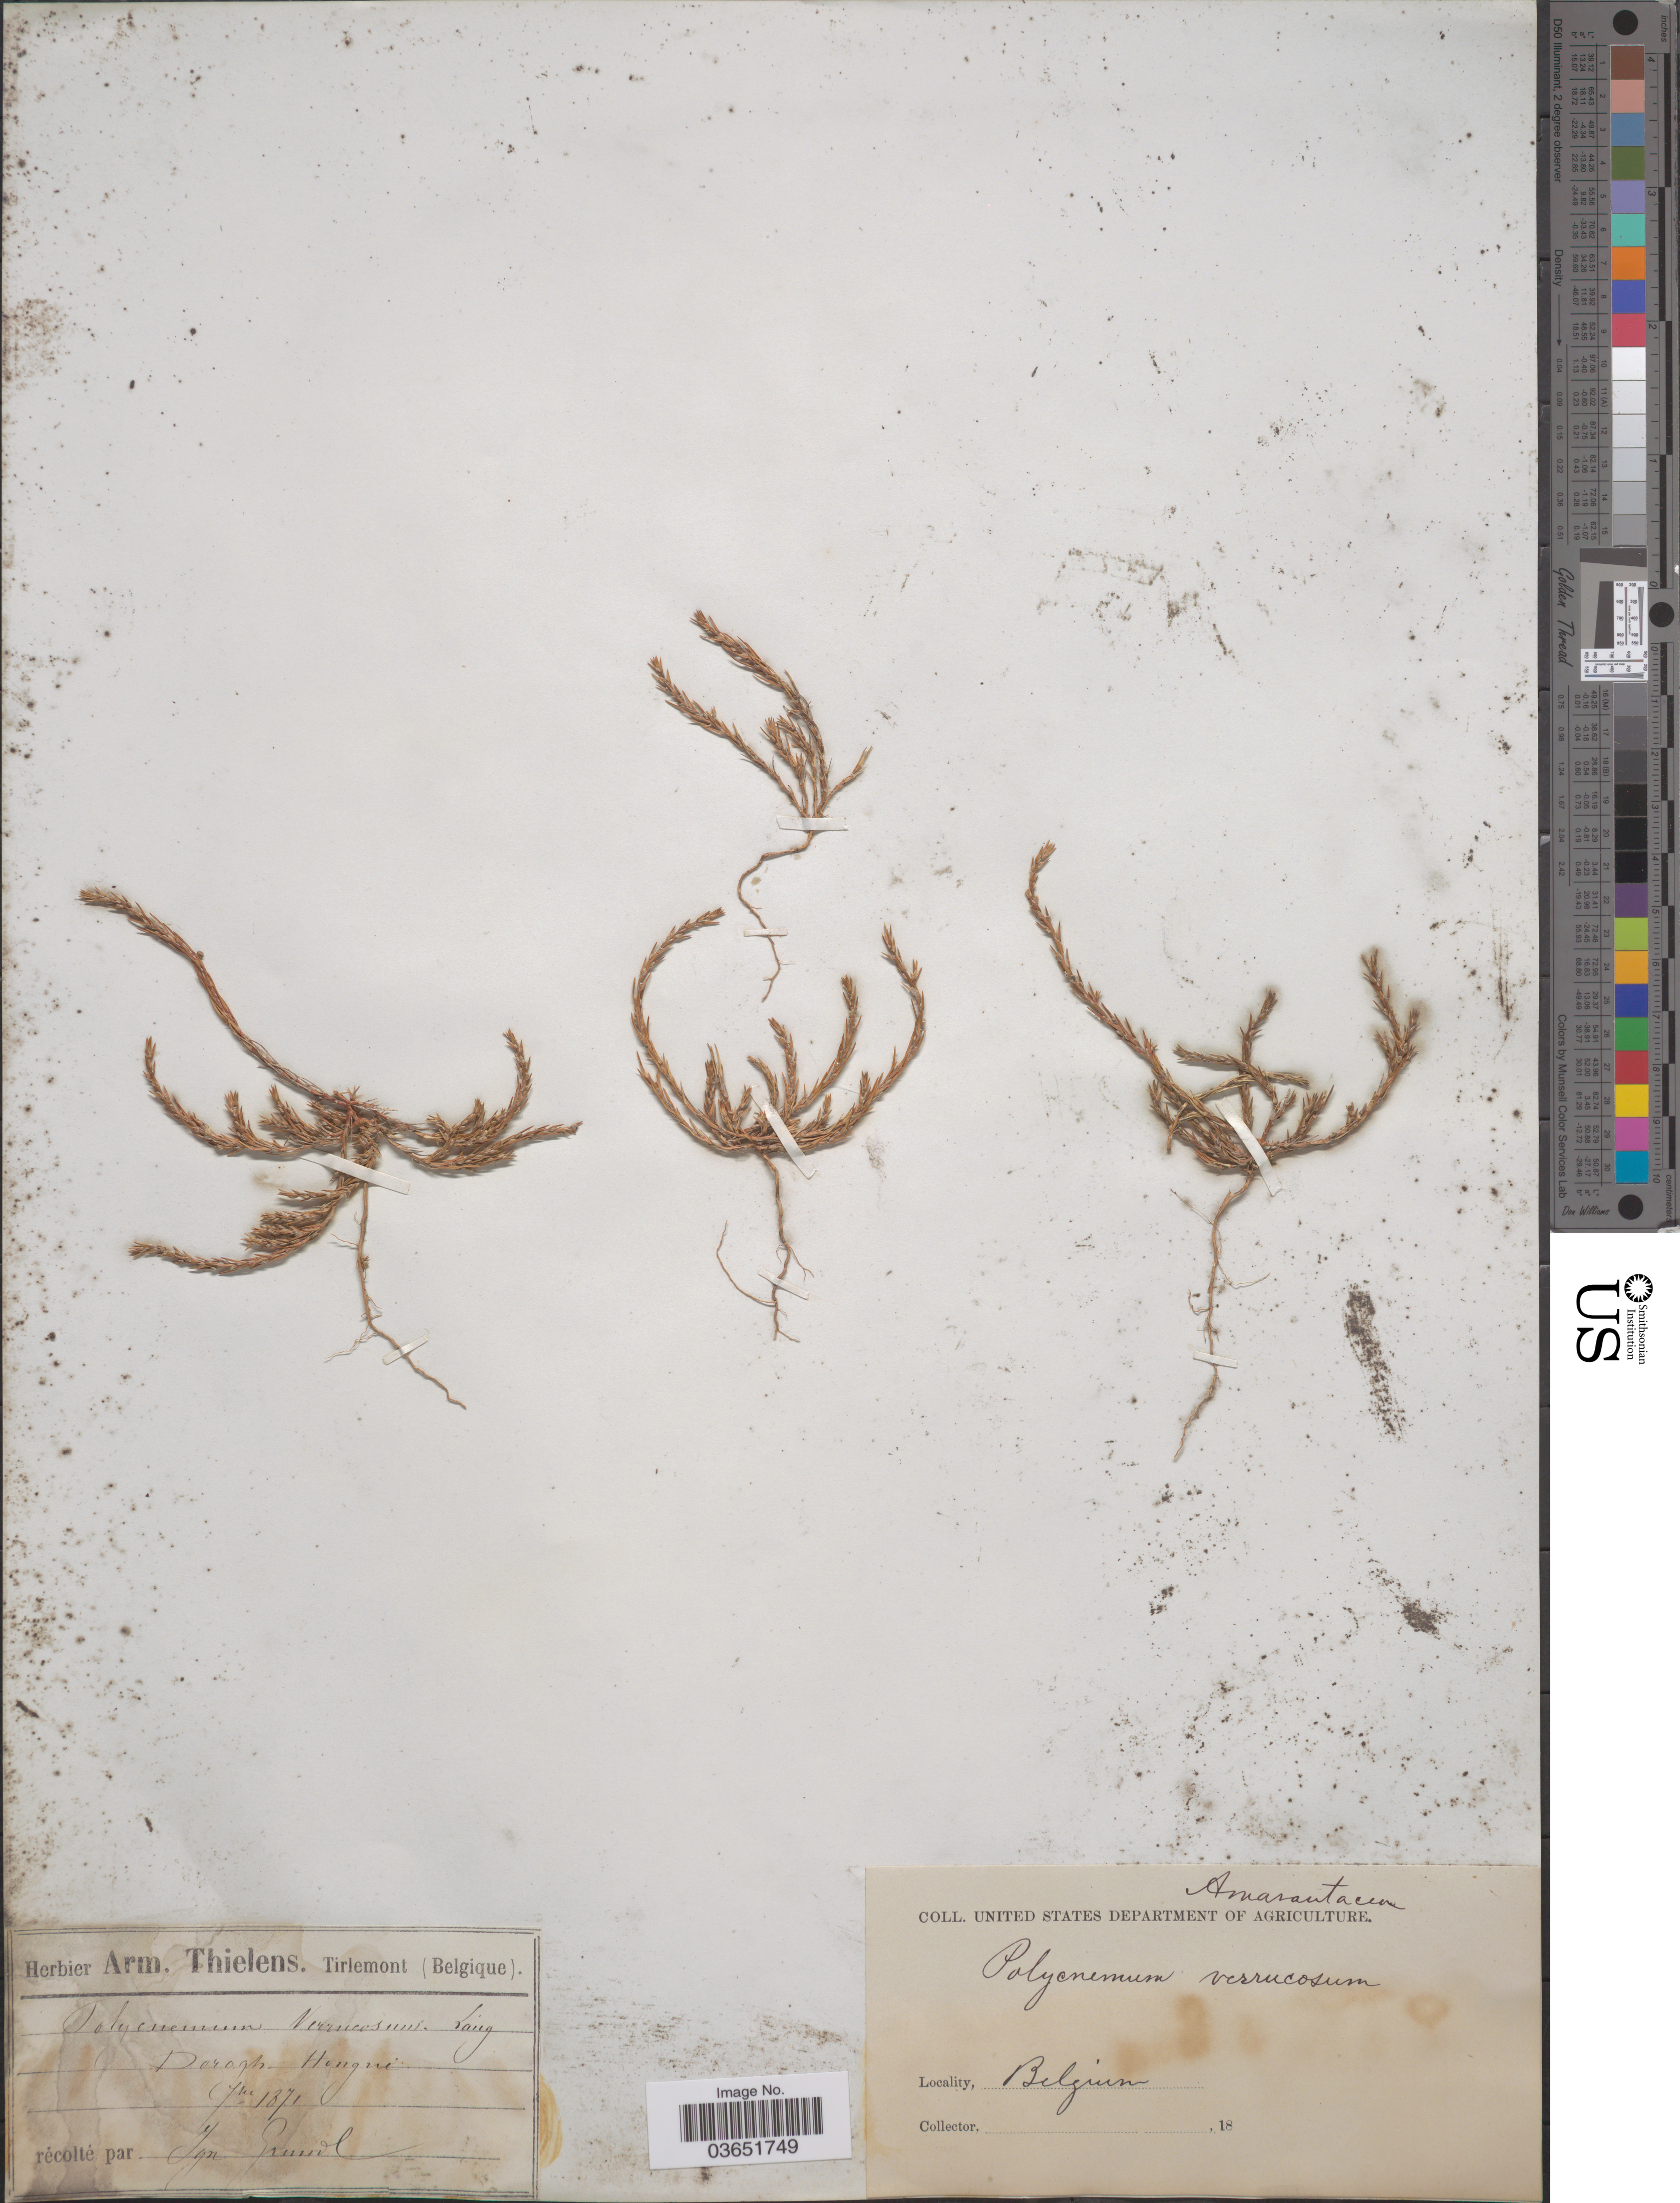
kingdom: Plantae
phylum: Tracheophyta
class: Magnoliopsida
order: Caryophyllales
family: Amaranthaceae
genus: Polycnemum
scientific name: Polycnemum verrucosum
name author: Láng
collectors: I. Grundl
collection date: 1871-07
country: Hungary